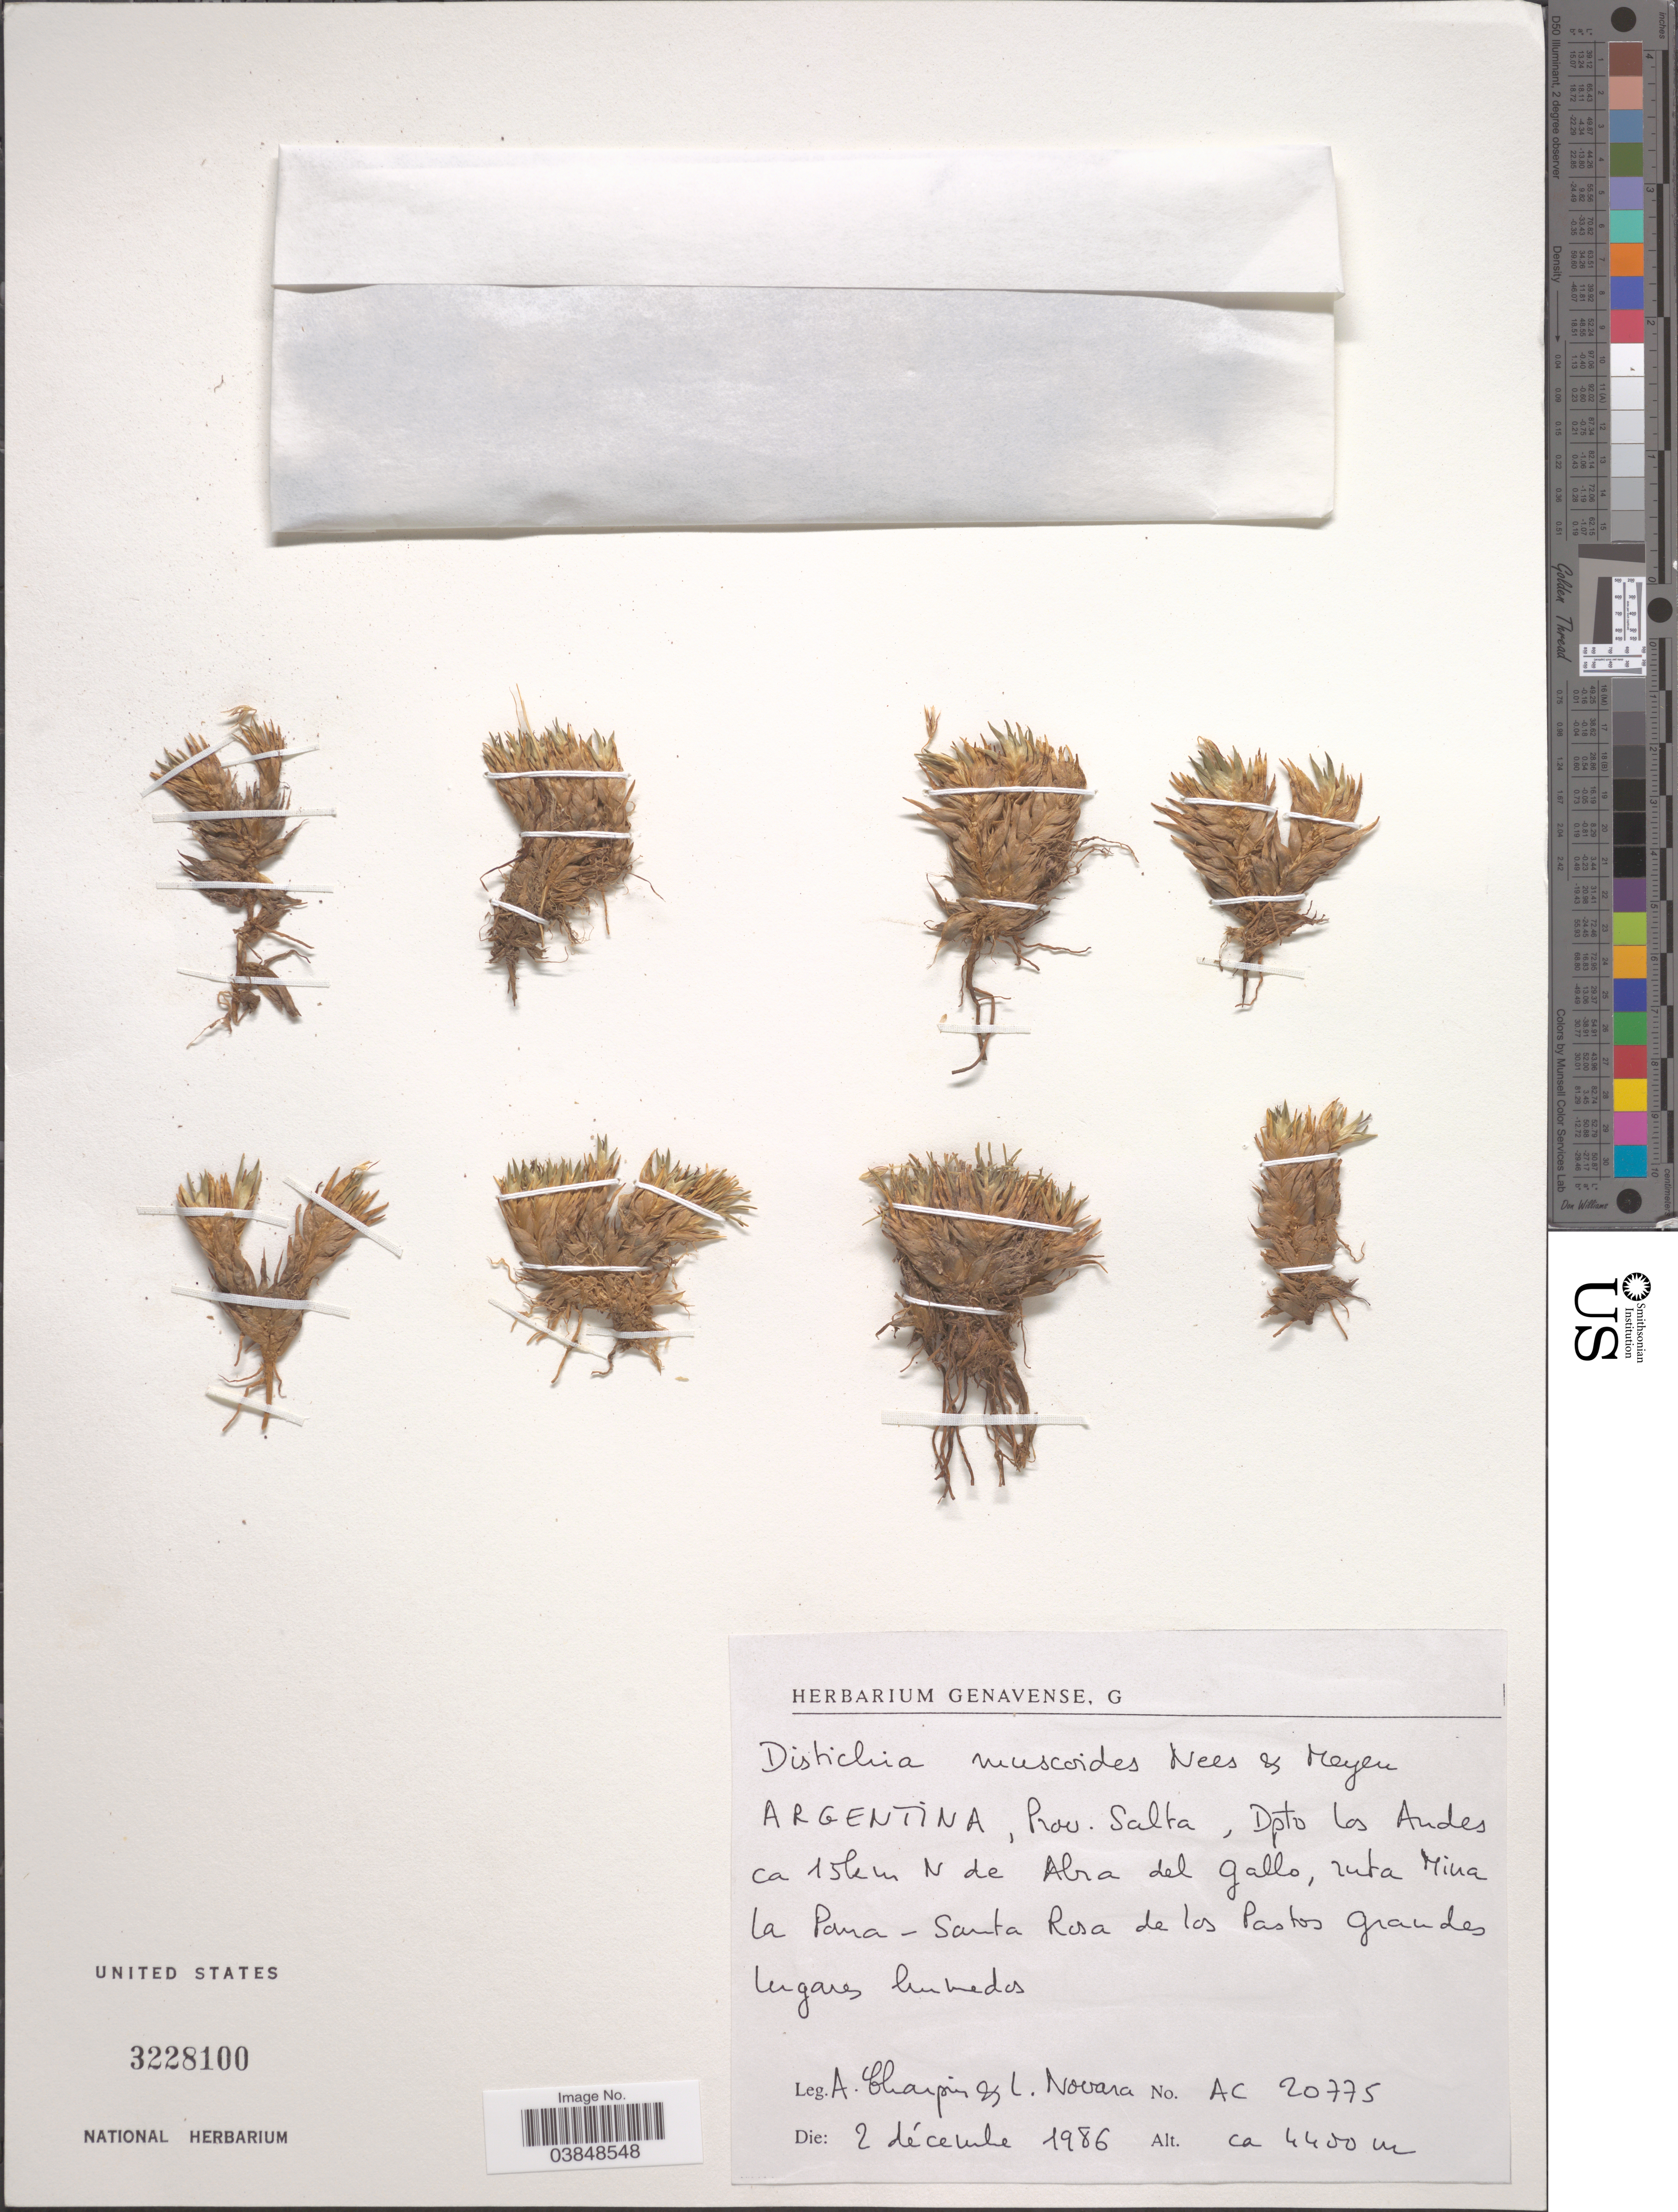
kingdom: Plantae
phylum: Tracheophyta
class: Liliopsida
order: Poales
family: Juncaceae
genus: Distichia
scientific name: Distichia muscoides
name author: Nees & Meyen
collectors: A. Chaipin & L. Novara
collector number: AC20775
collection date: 1986-12-02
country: Argentina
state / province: Salta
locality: Dpto. los Andes ca 15 km N de Abra del Gallo, ruta Mina La Poma- Santa Rosa de los Pastos Grandes.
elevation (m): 4400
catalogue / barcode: US 3228100